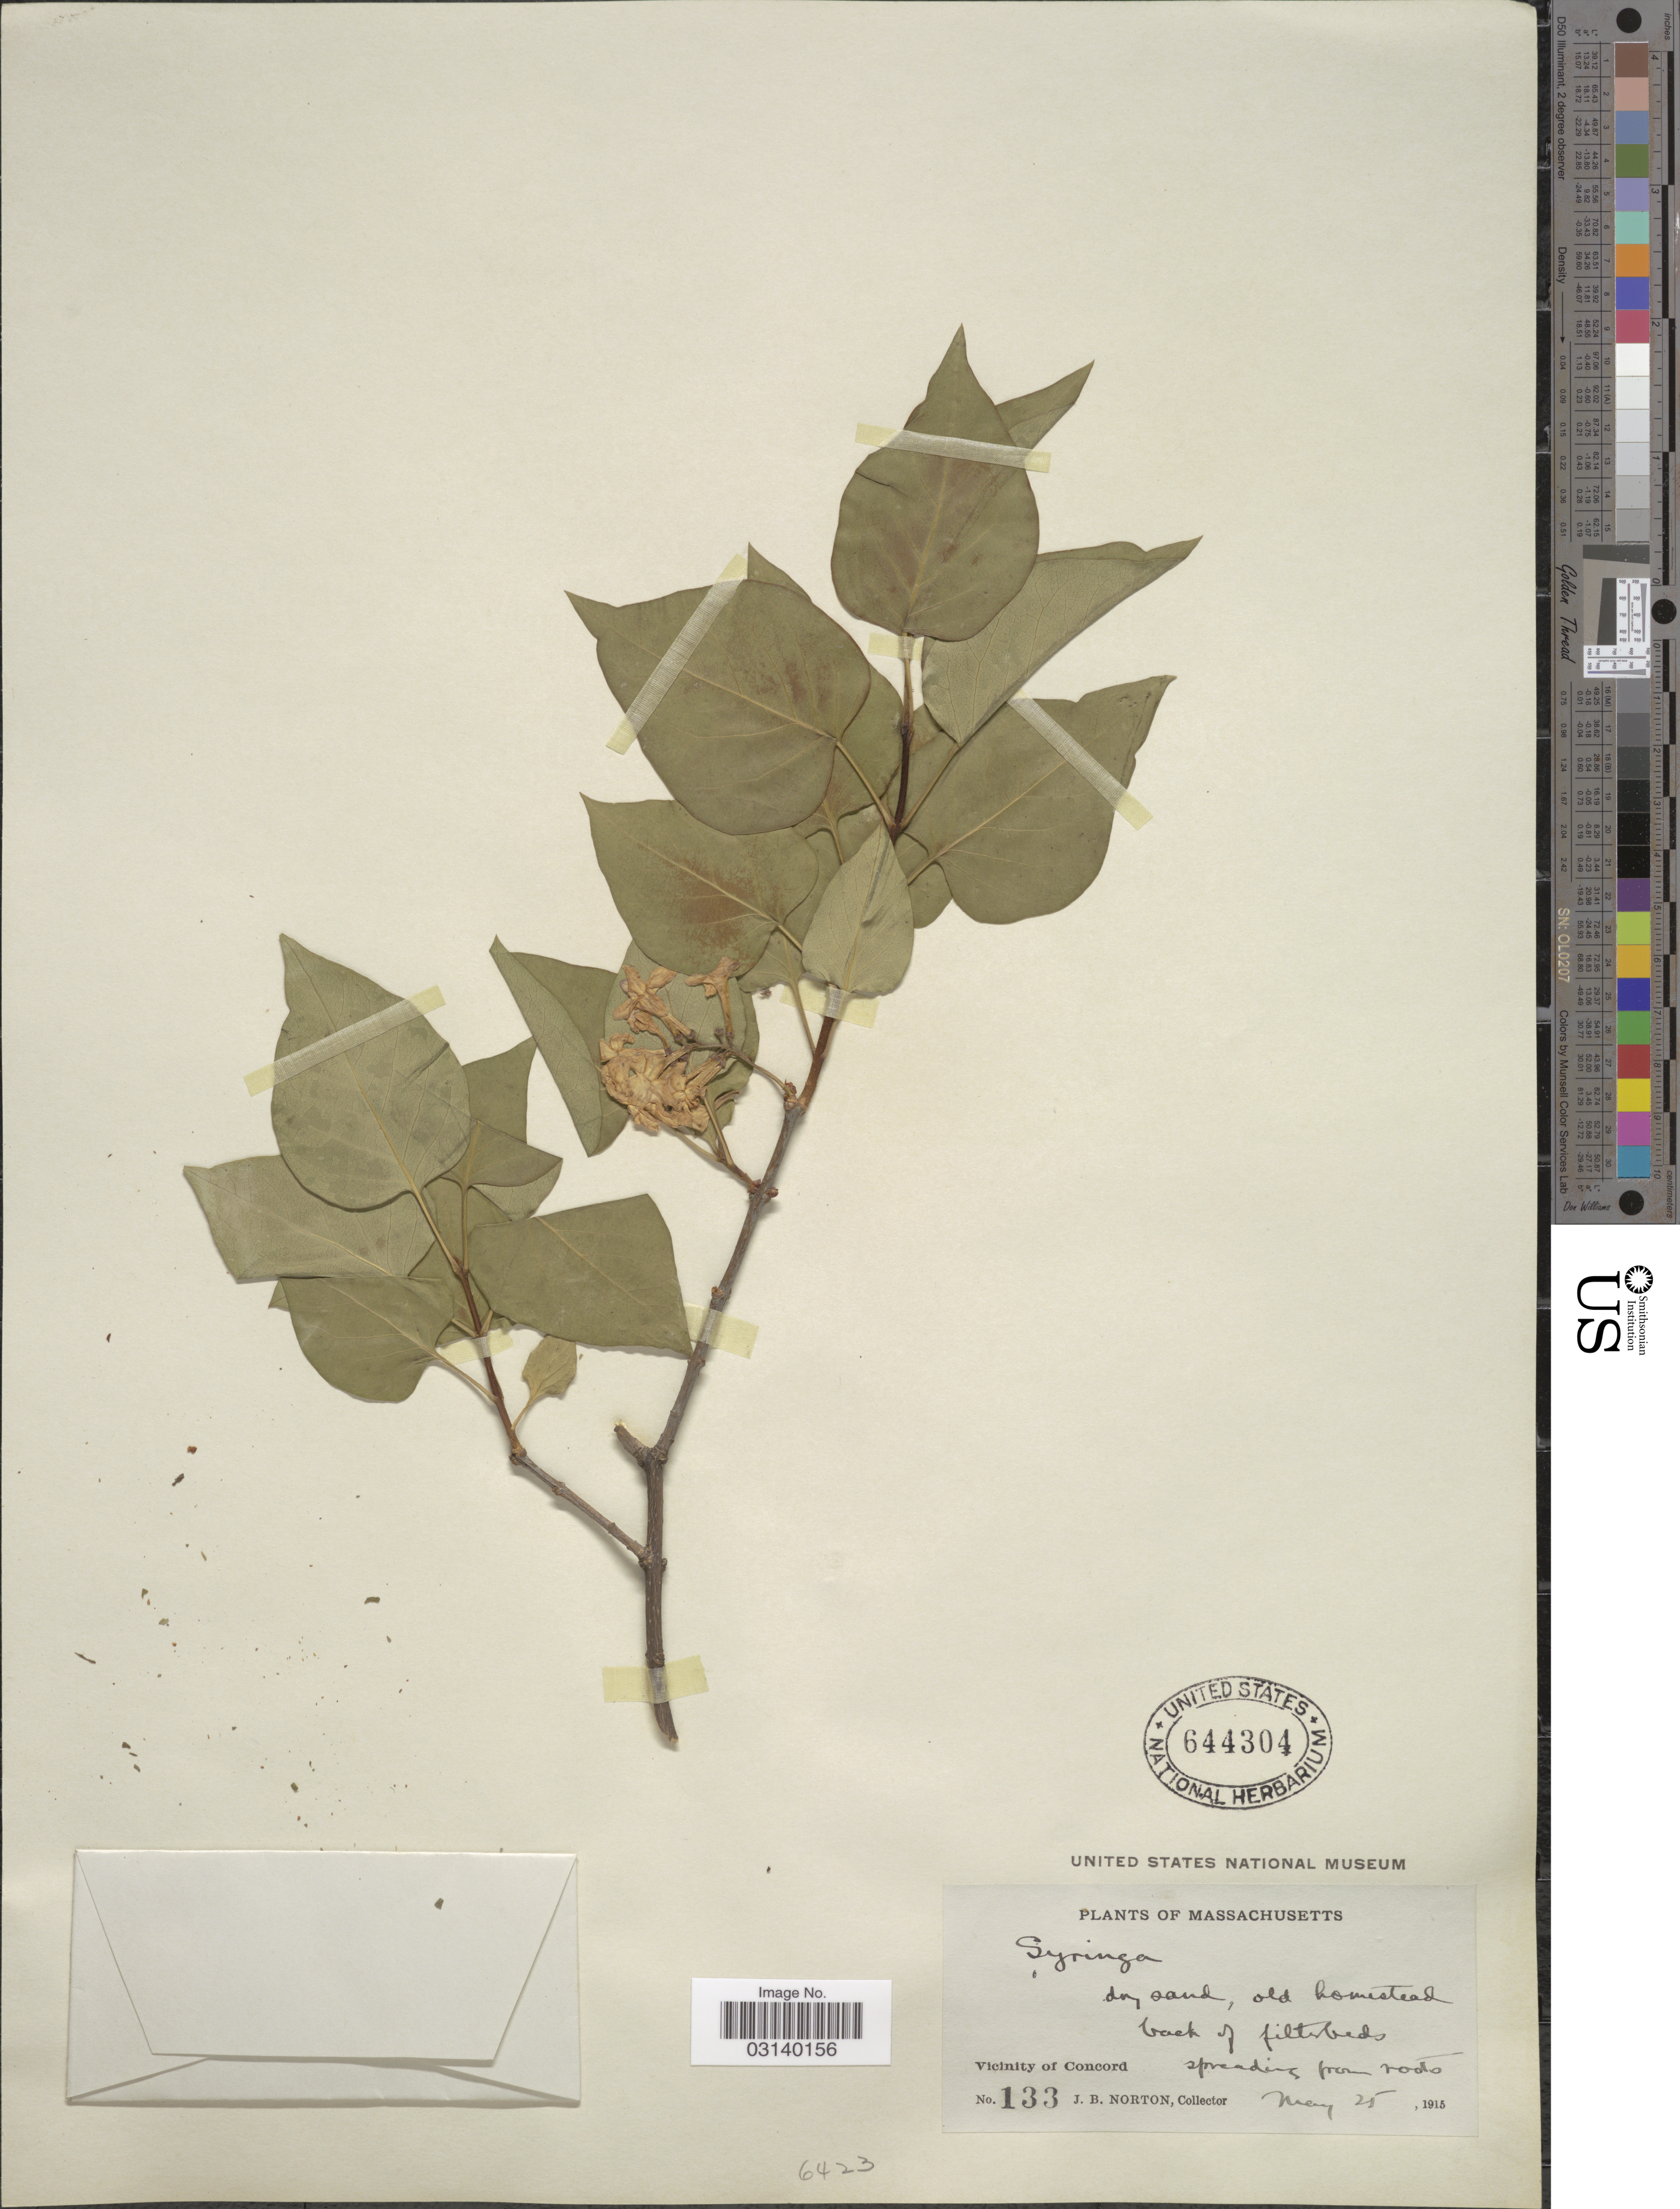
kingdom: Plantae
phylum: Tracheophyta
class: Magnoliopsida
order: Lamiales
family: Oleaceae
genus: Syringa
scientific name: Syringa vulgaris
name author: L.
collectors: J. B. Norton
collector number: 133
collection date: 1915-05-25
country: United States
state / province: Massachusetts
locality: Vicinity of Concord.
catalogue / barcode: US 644304